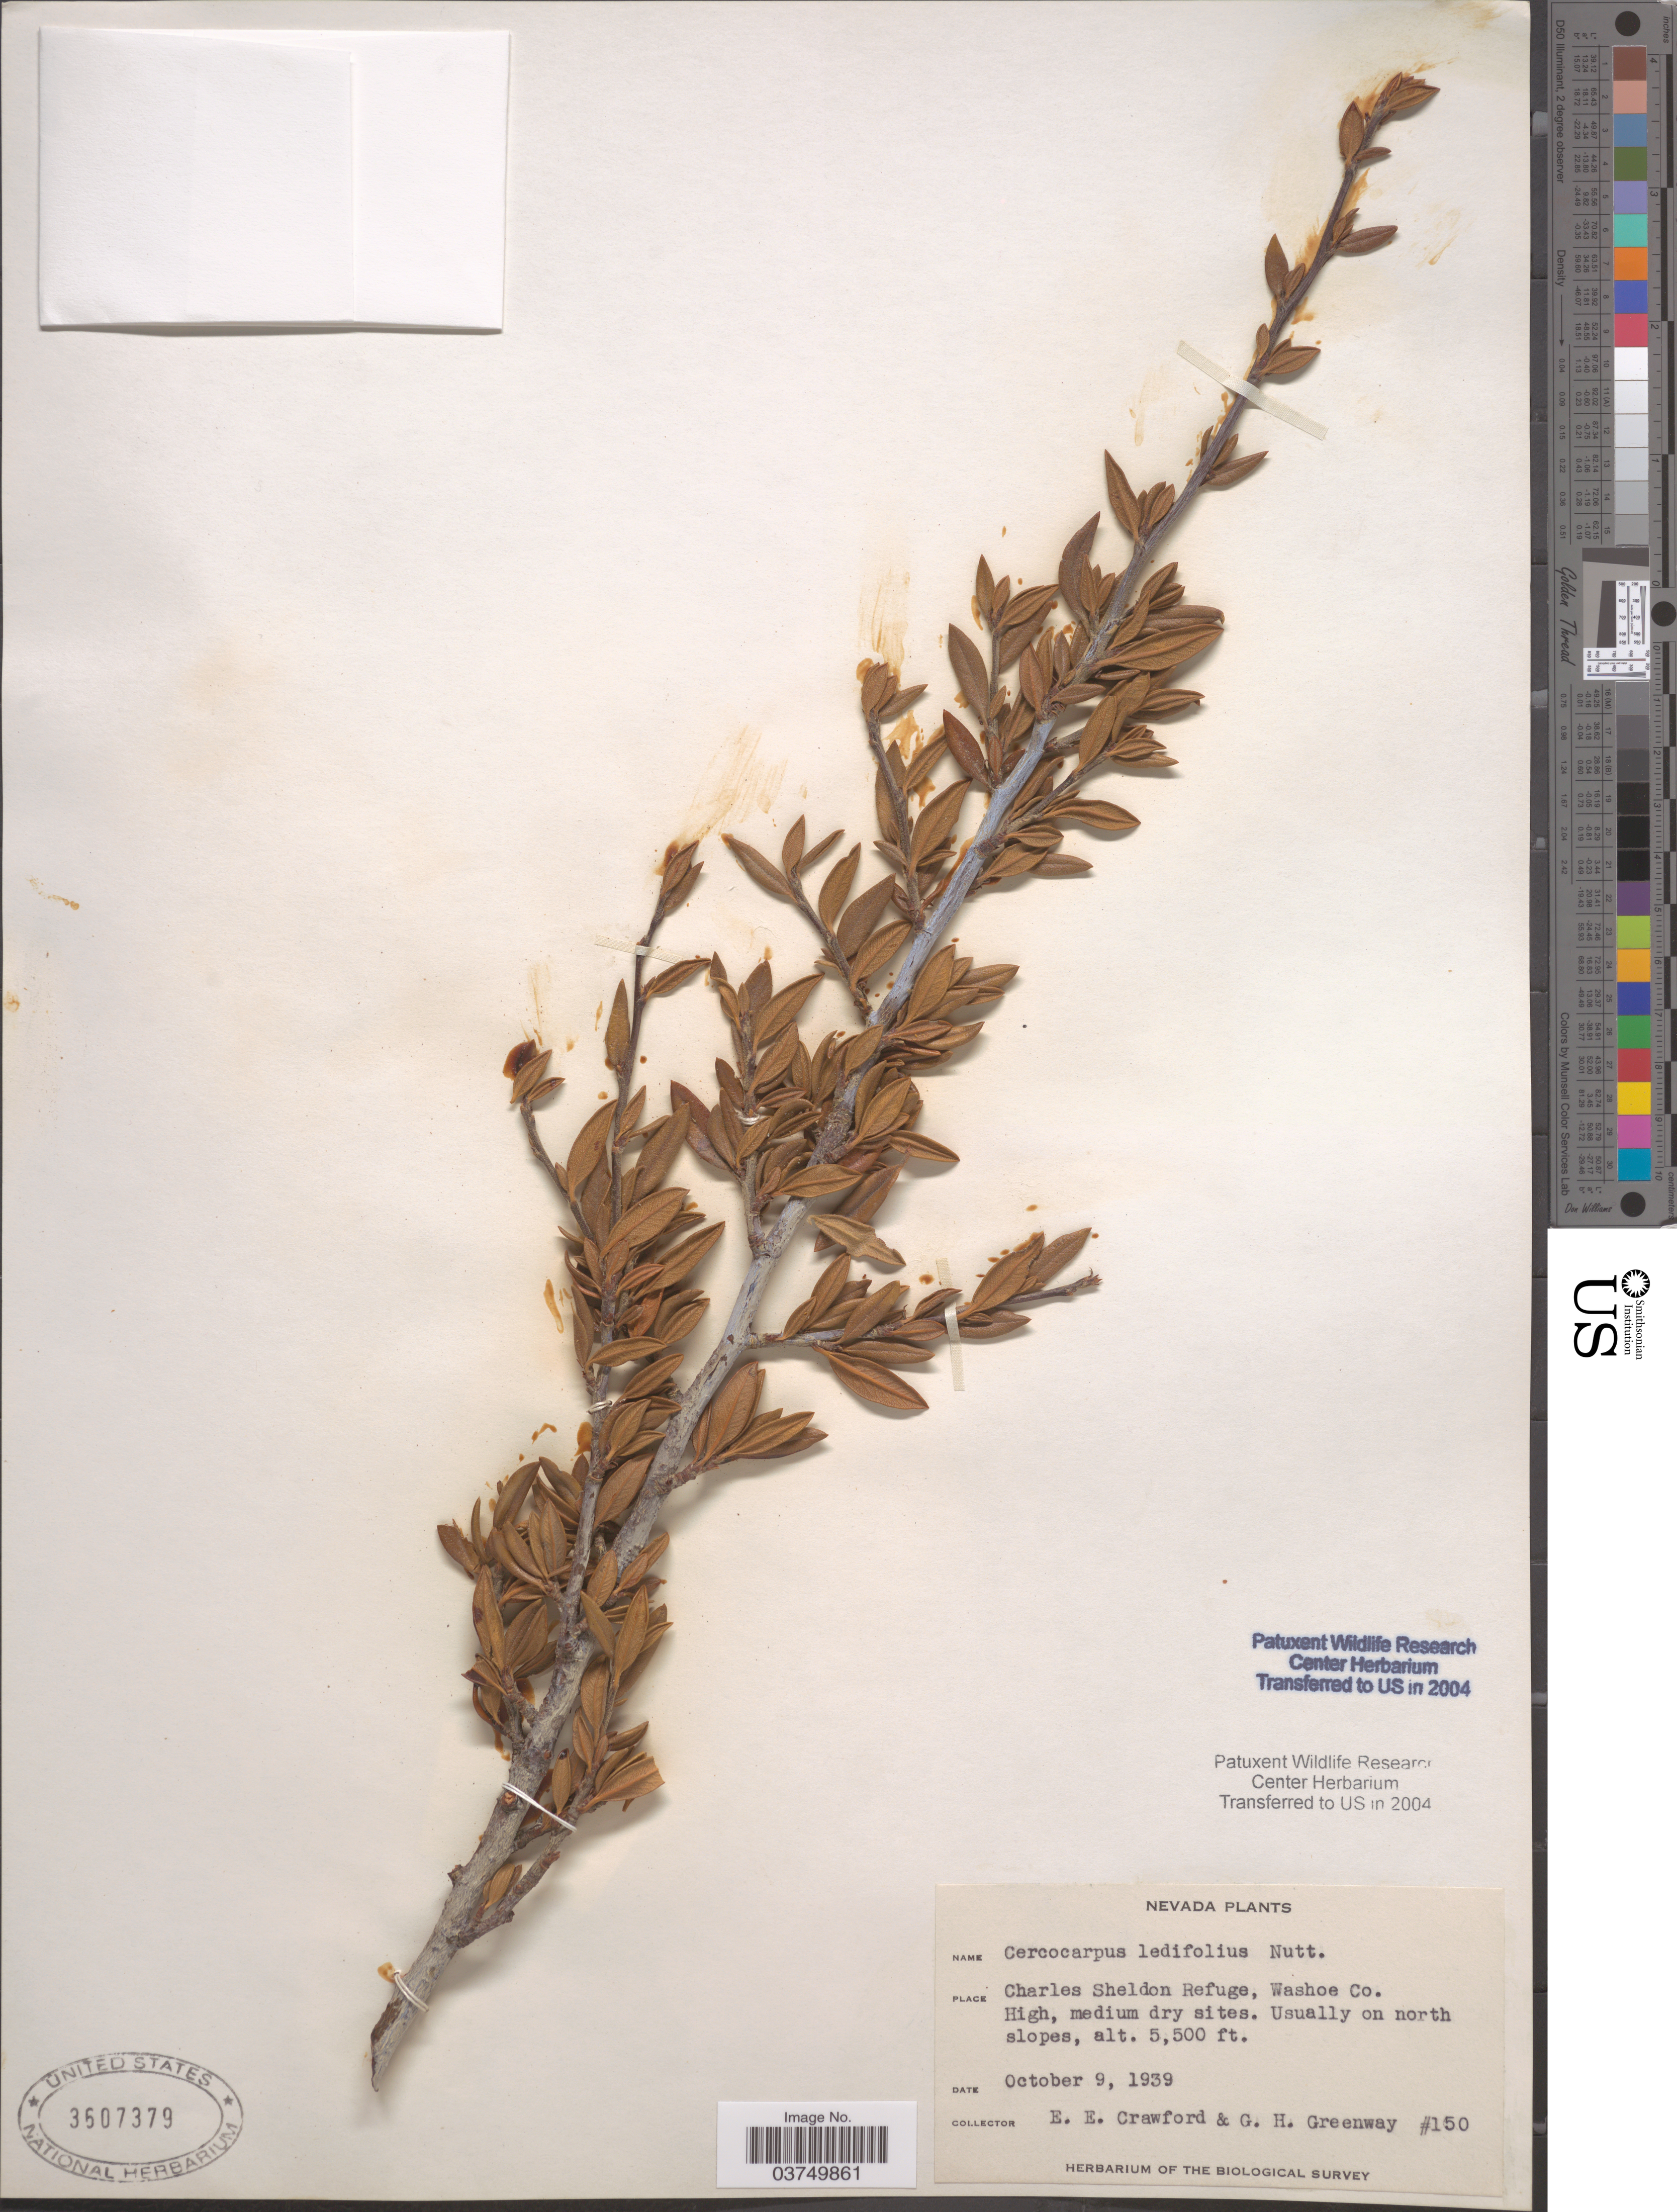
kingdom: Plantae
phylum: Tracheophyta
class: Magnoliopsida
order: Rosales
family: Rosaceae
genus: Cercocarpus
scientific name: Cercocarpus ledifolius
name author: Nutt.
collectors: E. Crawford & G. Greenway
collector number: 150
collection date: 1939-10-09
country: United States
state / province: Nevada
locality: Charles Sheldon Refuge, Washoe Co. High, medium dry sites. Usually on north slopes.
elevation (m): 1676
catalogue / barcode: US 3607379